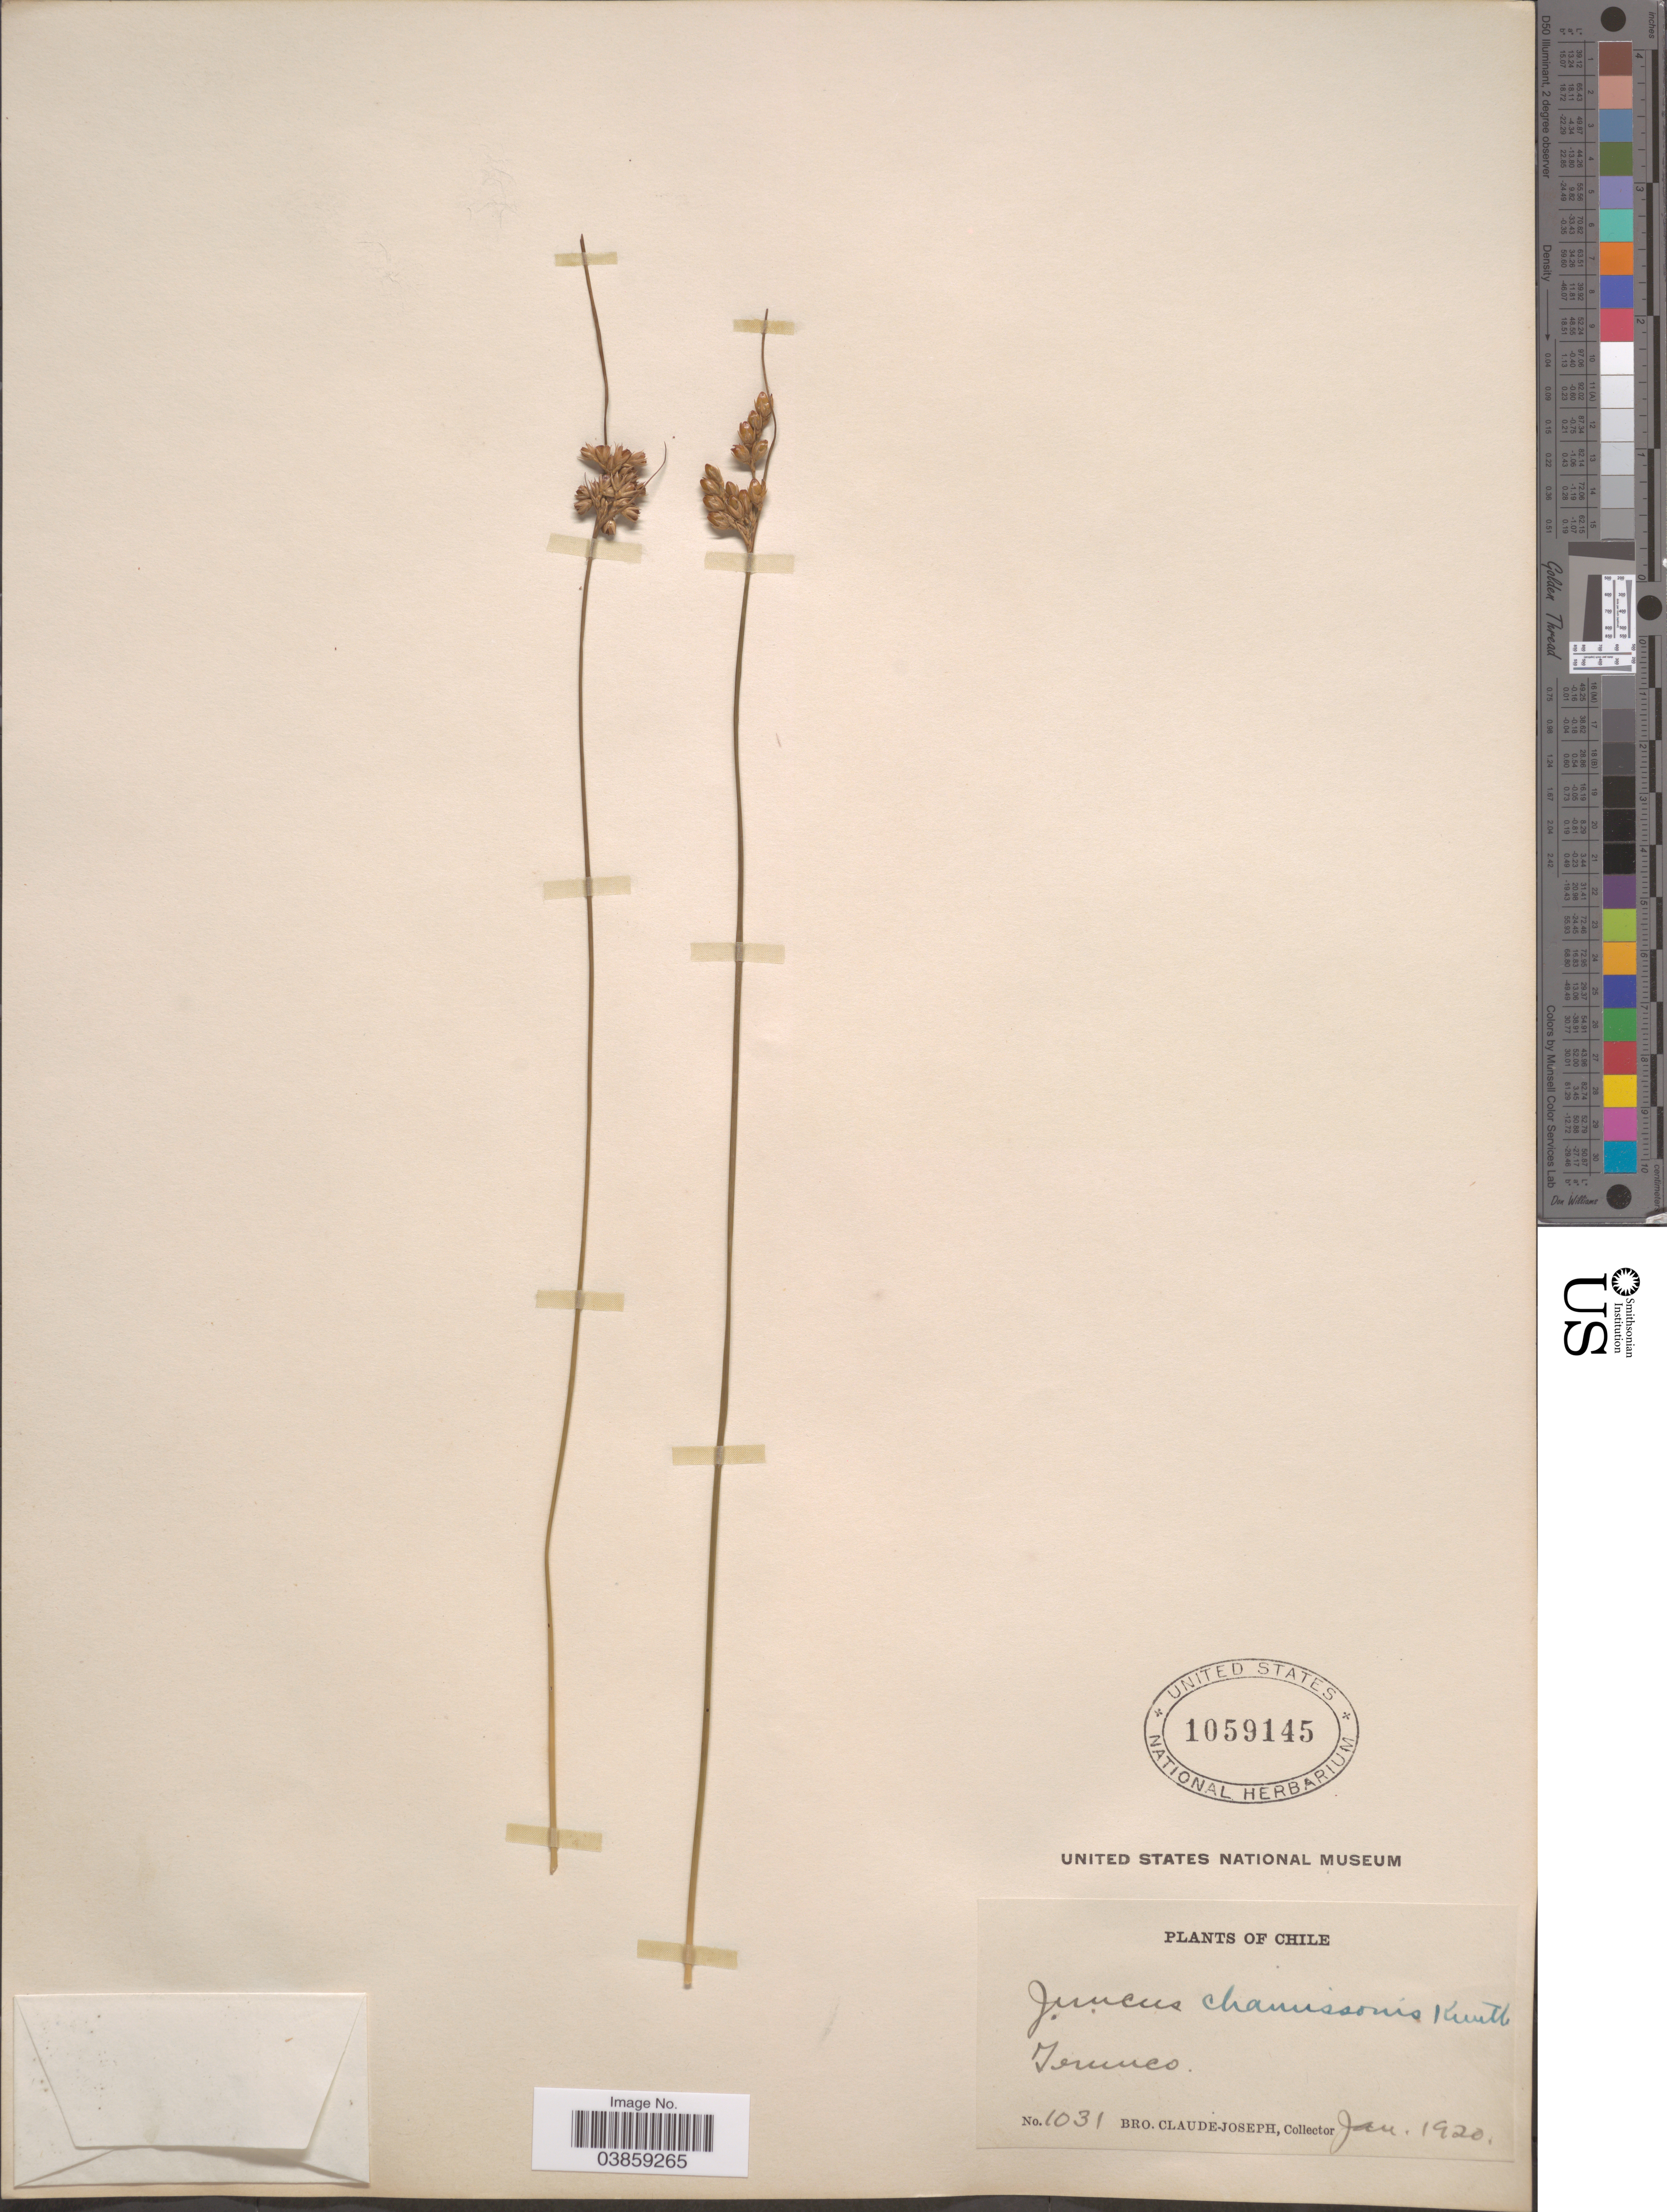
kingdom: Plantae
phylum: Tracheophyta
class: Liliopsida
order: Poales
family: Juncaceae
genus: Juncus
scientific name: Juncus chamissonis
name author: Kunth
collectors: Bro. Claude-Joseph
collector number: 1031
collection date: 1920-01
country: Chile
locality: Temuco.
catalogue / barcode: US 1059145